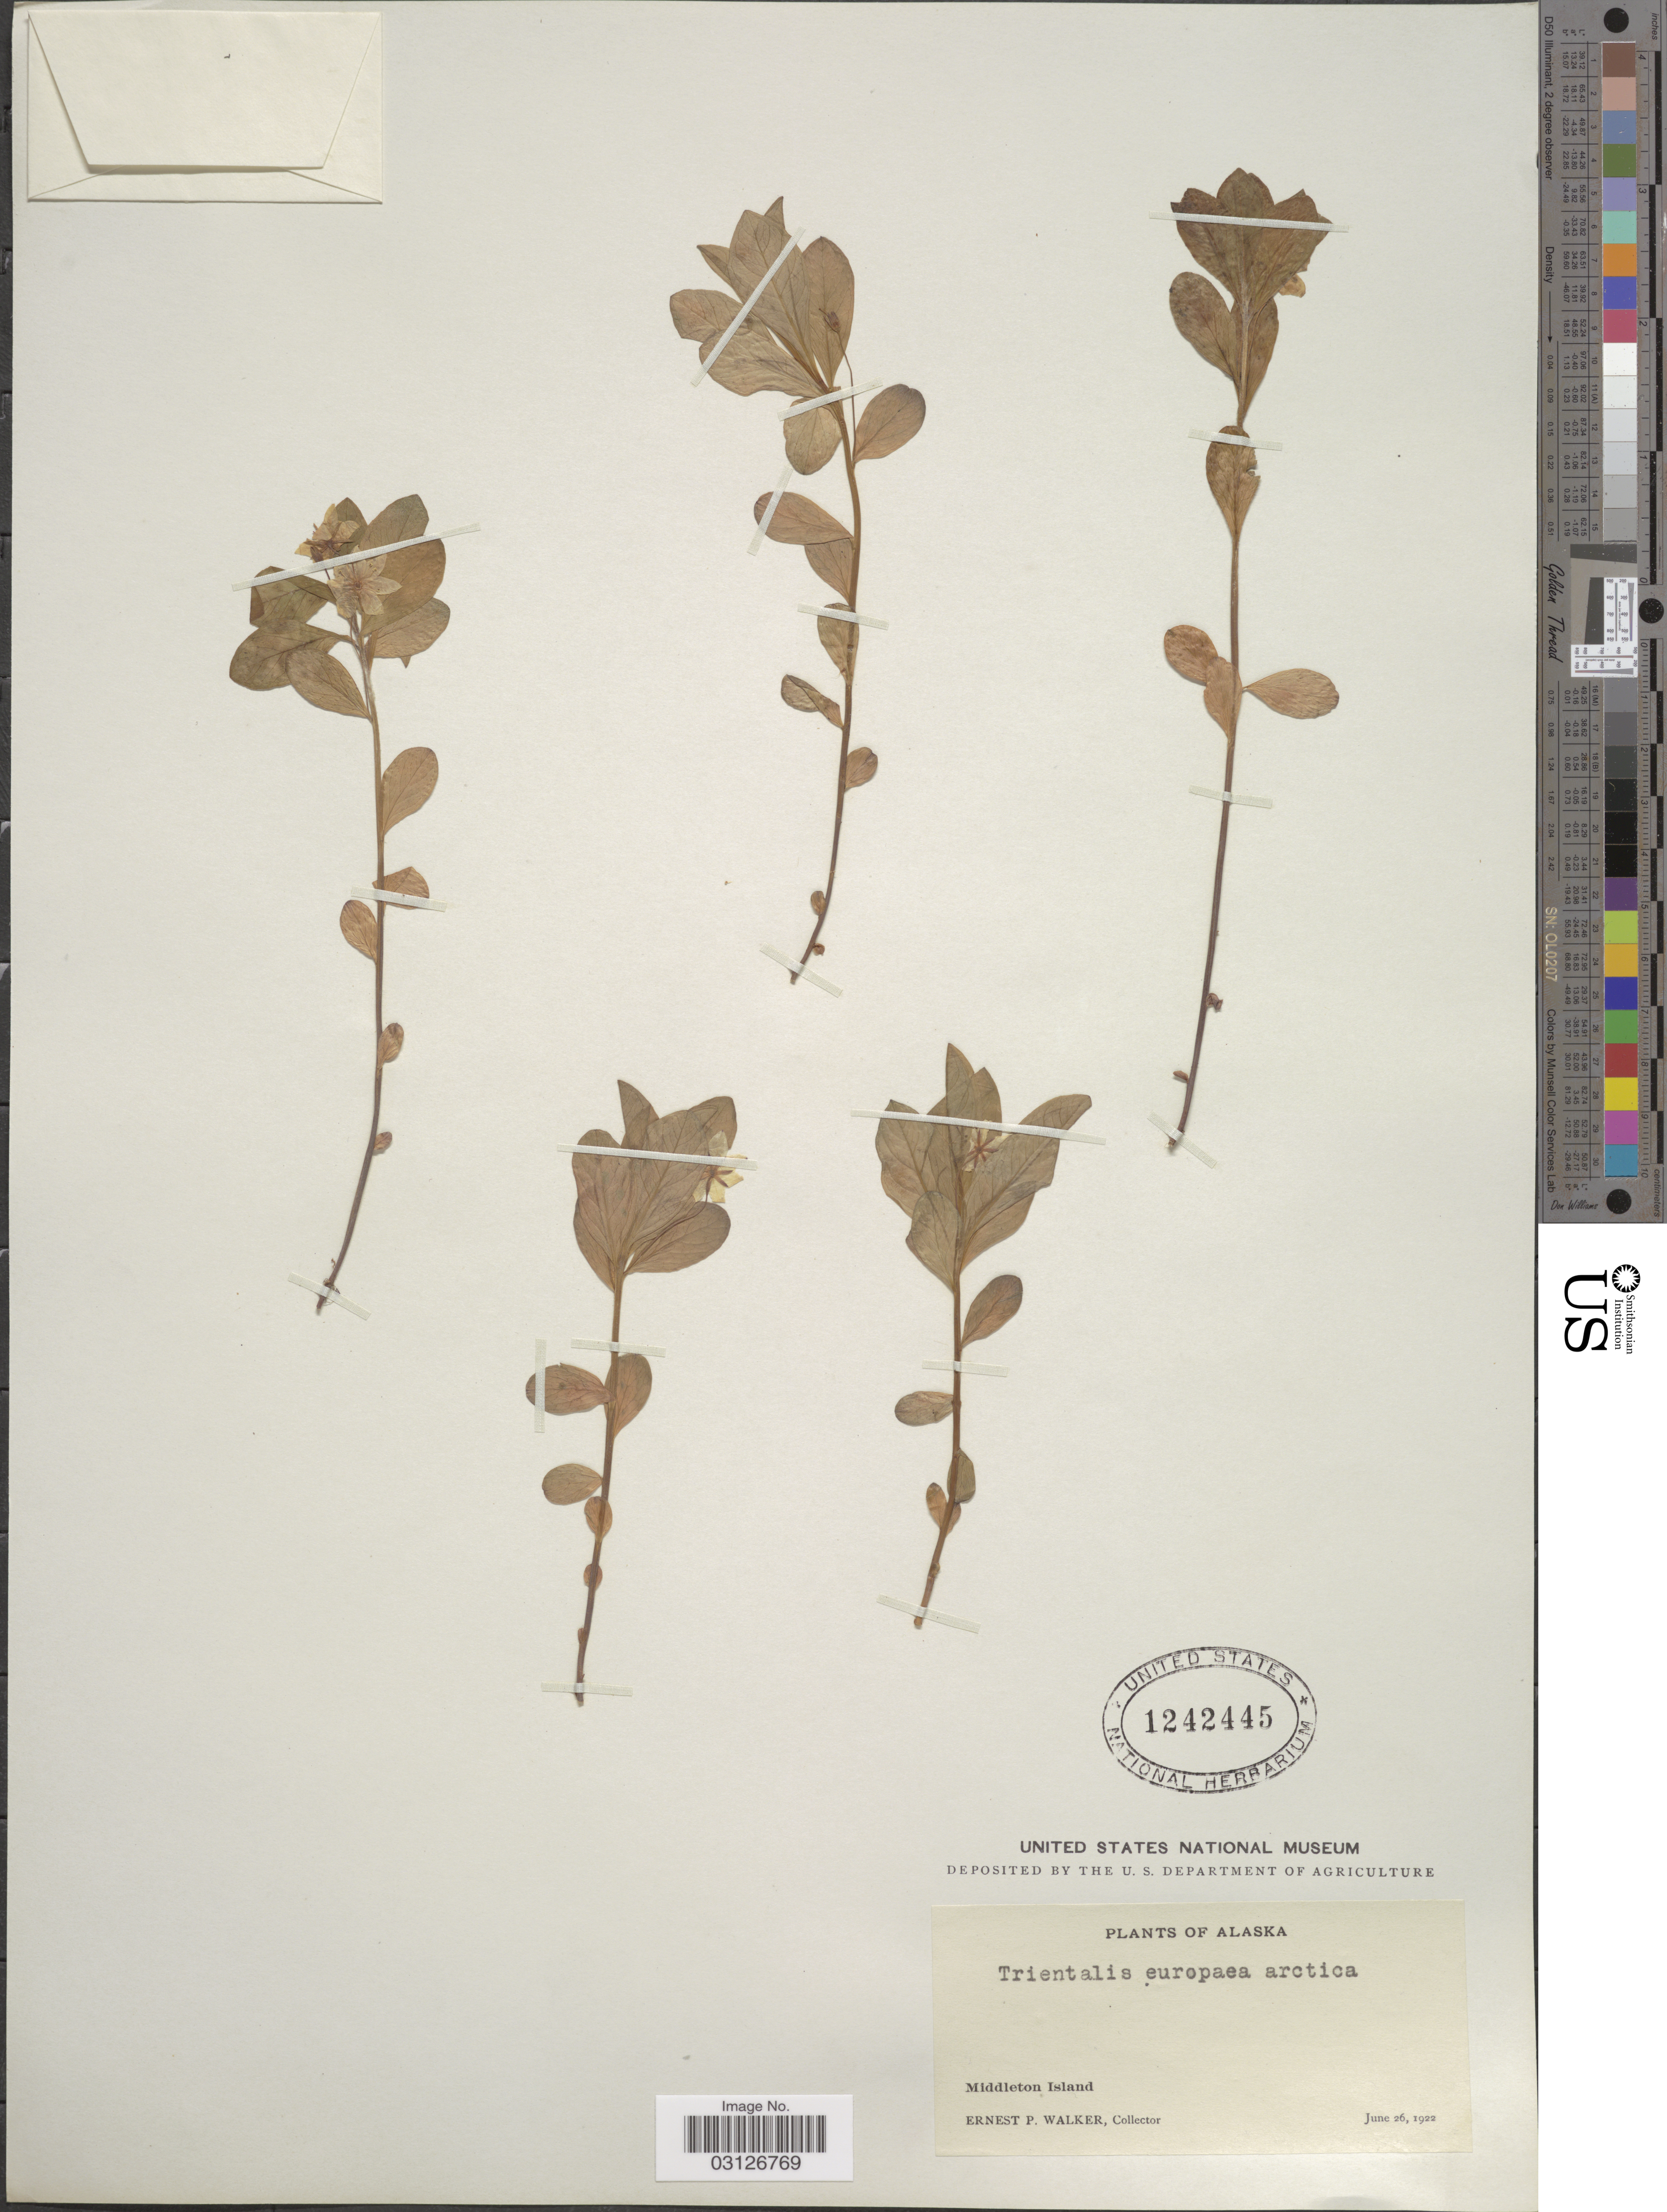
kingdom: Plantae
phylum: Tracheophyta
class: Magnoliopsida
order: Ericales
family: Primulaceae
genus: Trientalis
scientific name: Trientalis europaea subsp. arctica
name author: (Fisch. ex Hook.) Hultén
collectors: E. P. Walker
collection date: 1922-06-26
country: United States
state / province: Alaska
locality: Middleton Island.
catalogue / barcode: US 1242445